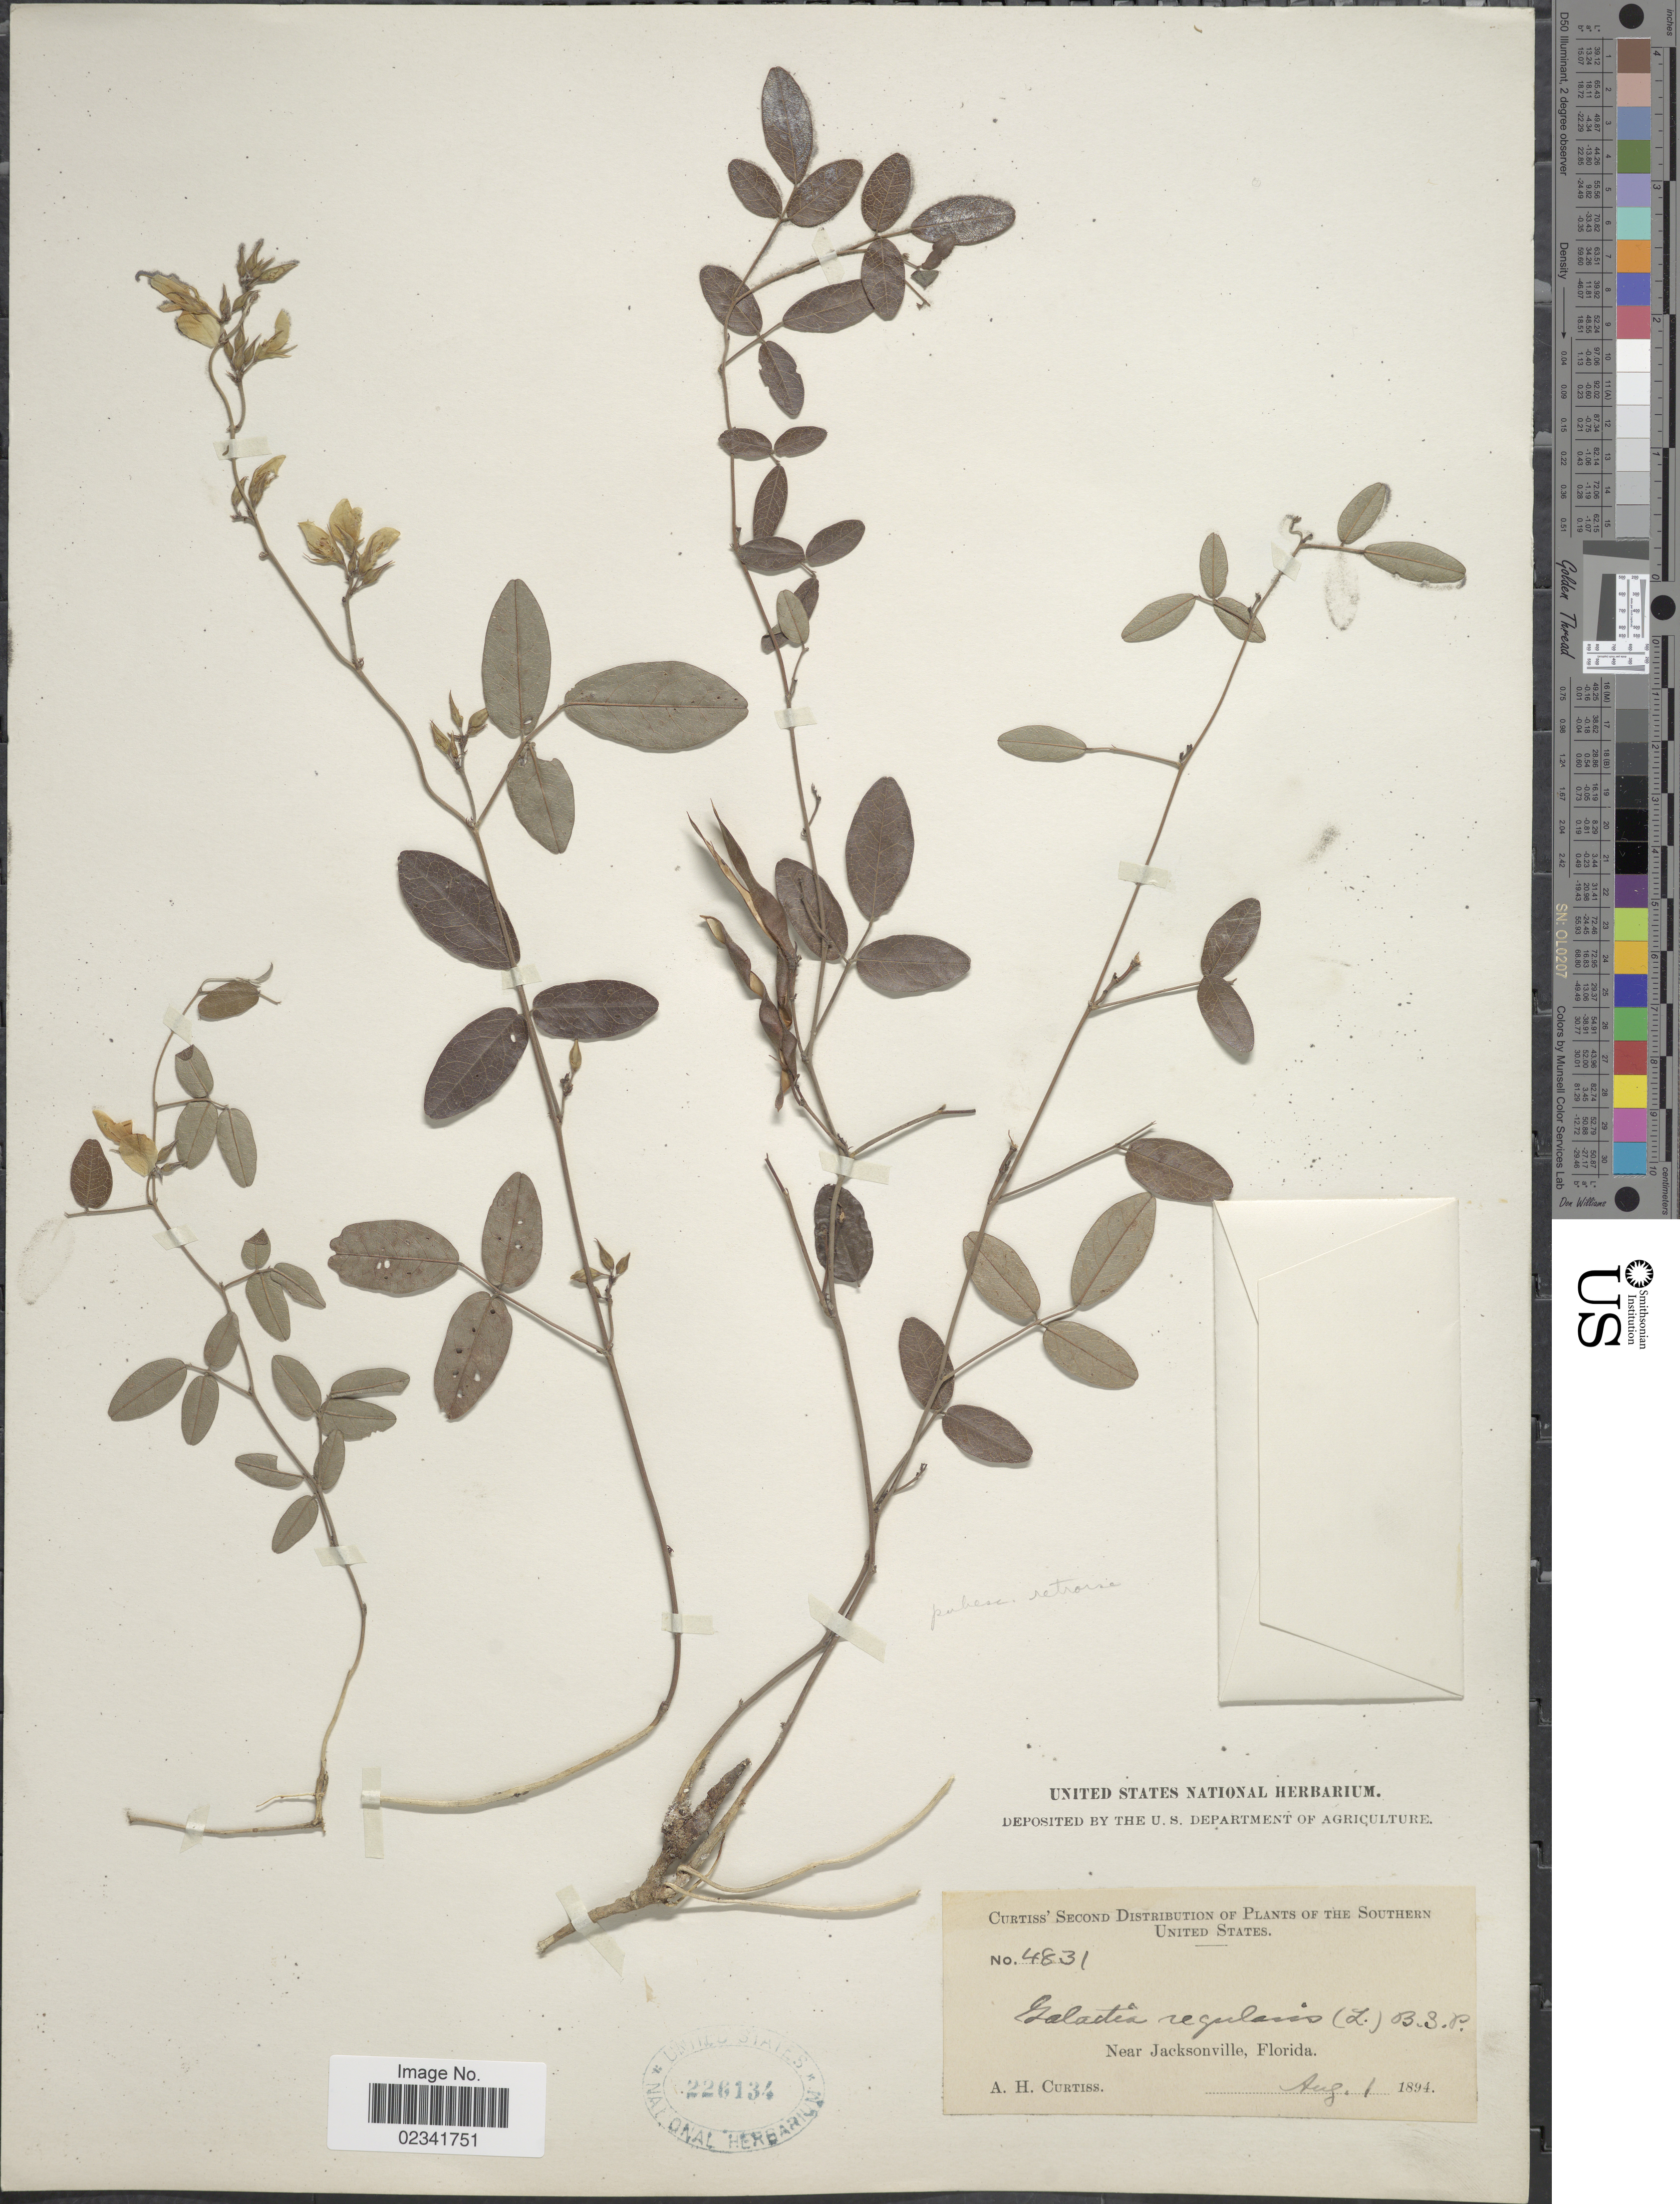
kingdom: Plantae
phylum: Tracheophyta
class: Magnoliopsida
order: Fabales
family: Fabaceae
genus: Galactia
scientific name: Galactia regularis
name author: (L.) Britton, Stearns & Poggenb.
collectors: A. H. Curtiss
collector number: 4831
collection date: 1894-08-01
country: United States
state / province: Florida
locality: Near Jacksonville, Florida, The Southern United States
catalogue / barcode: US 226134